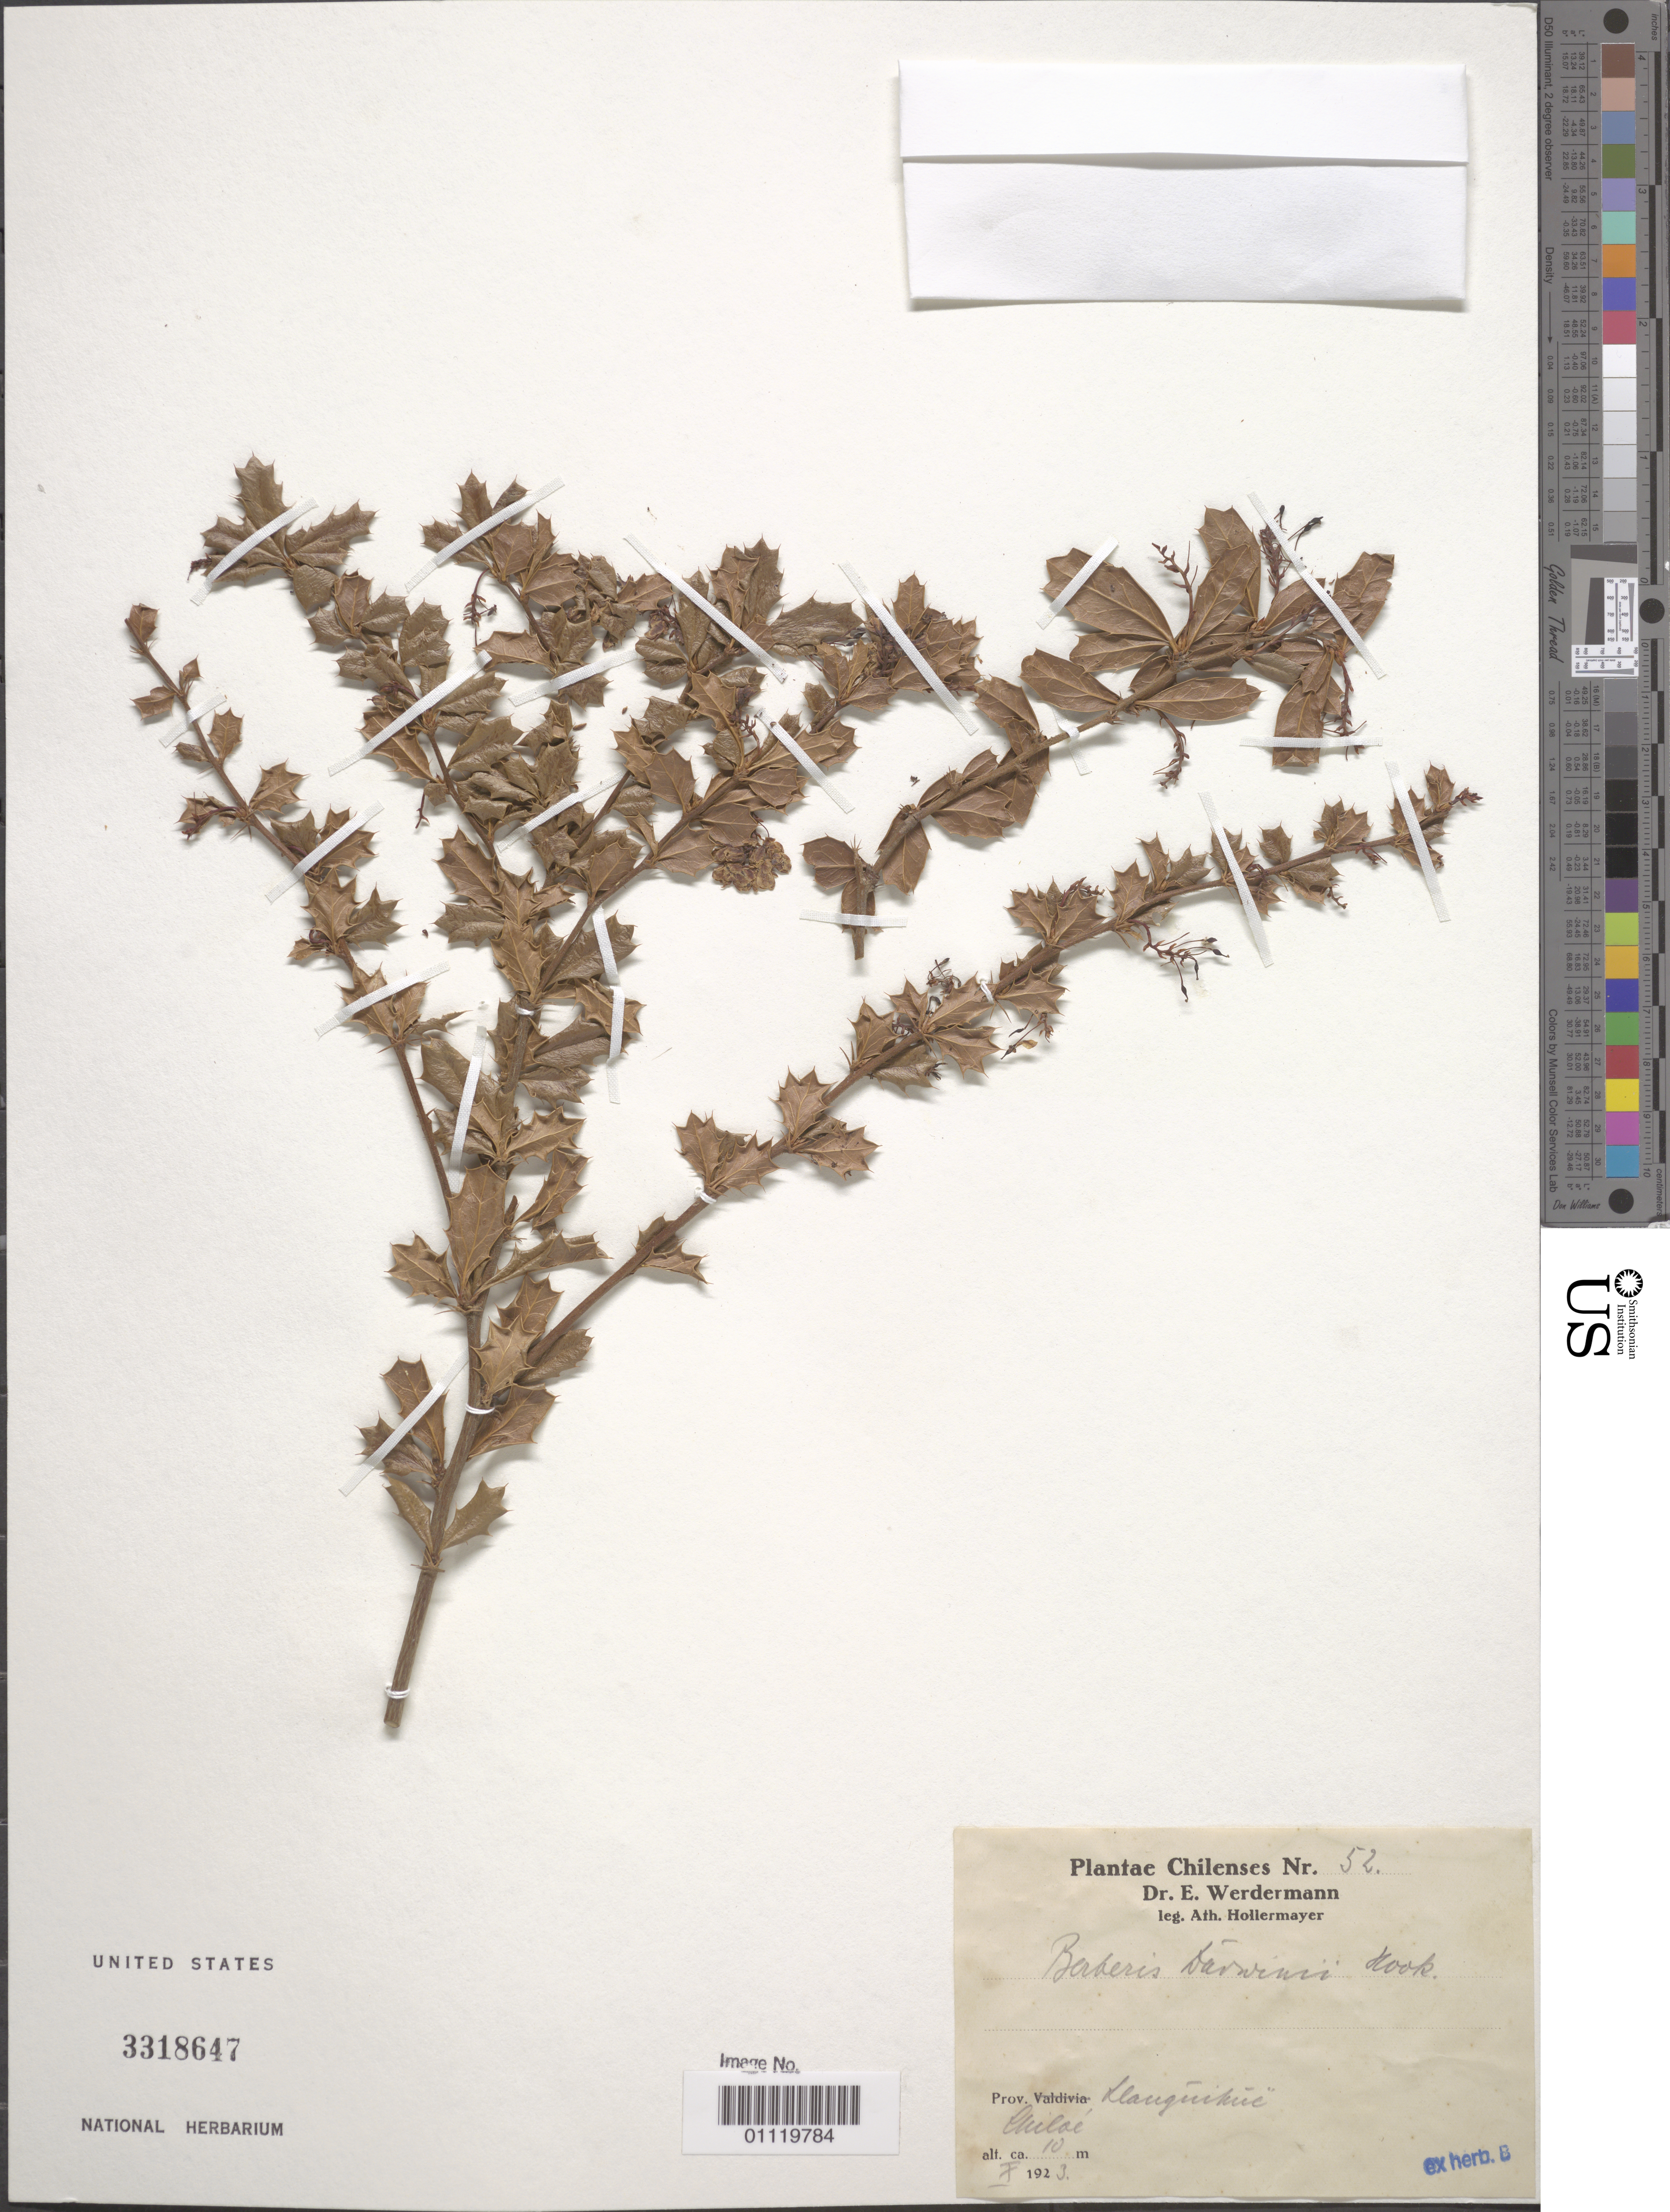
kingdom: Plantae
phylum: Tracheophyta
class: Magnoliopsida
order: Ranunculales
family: Berberidaceae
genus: Berberis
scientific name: Berberis darwinii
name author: Hook.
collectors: E. Wedermann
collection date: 1923-10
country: Chile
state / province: Los Lagos (X)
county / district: Llanquihue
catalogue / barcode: US 3318647